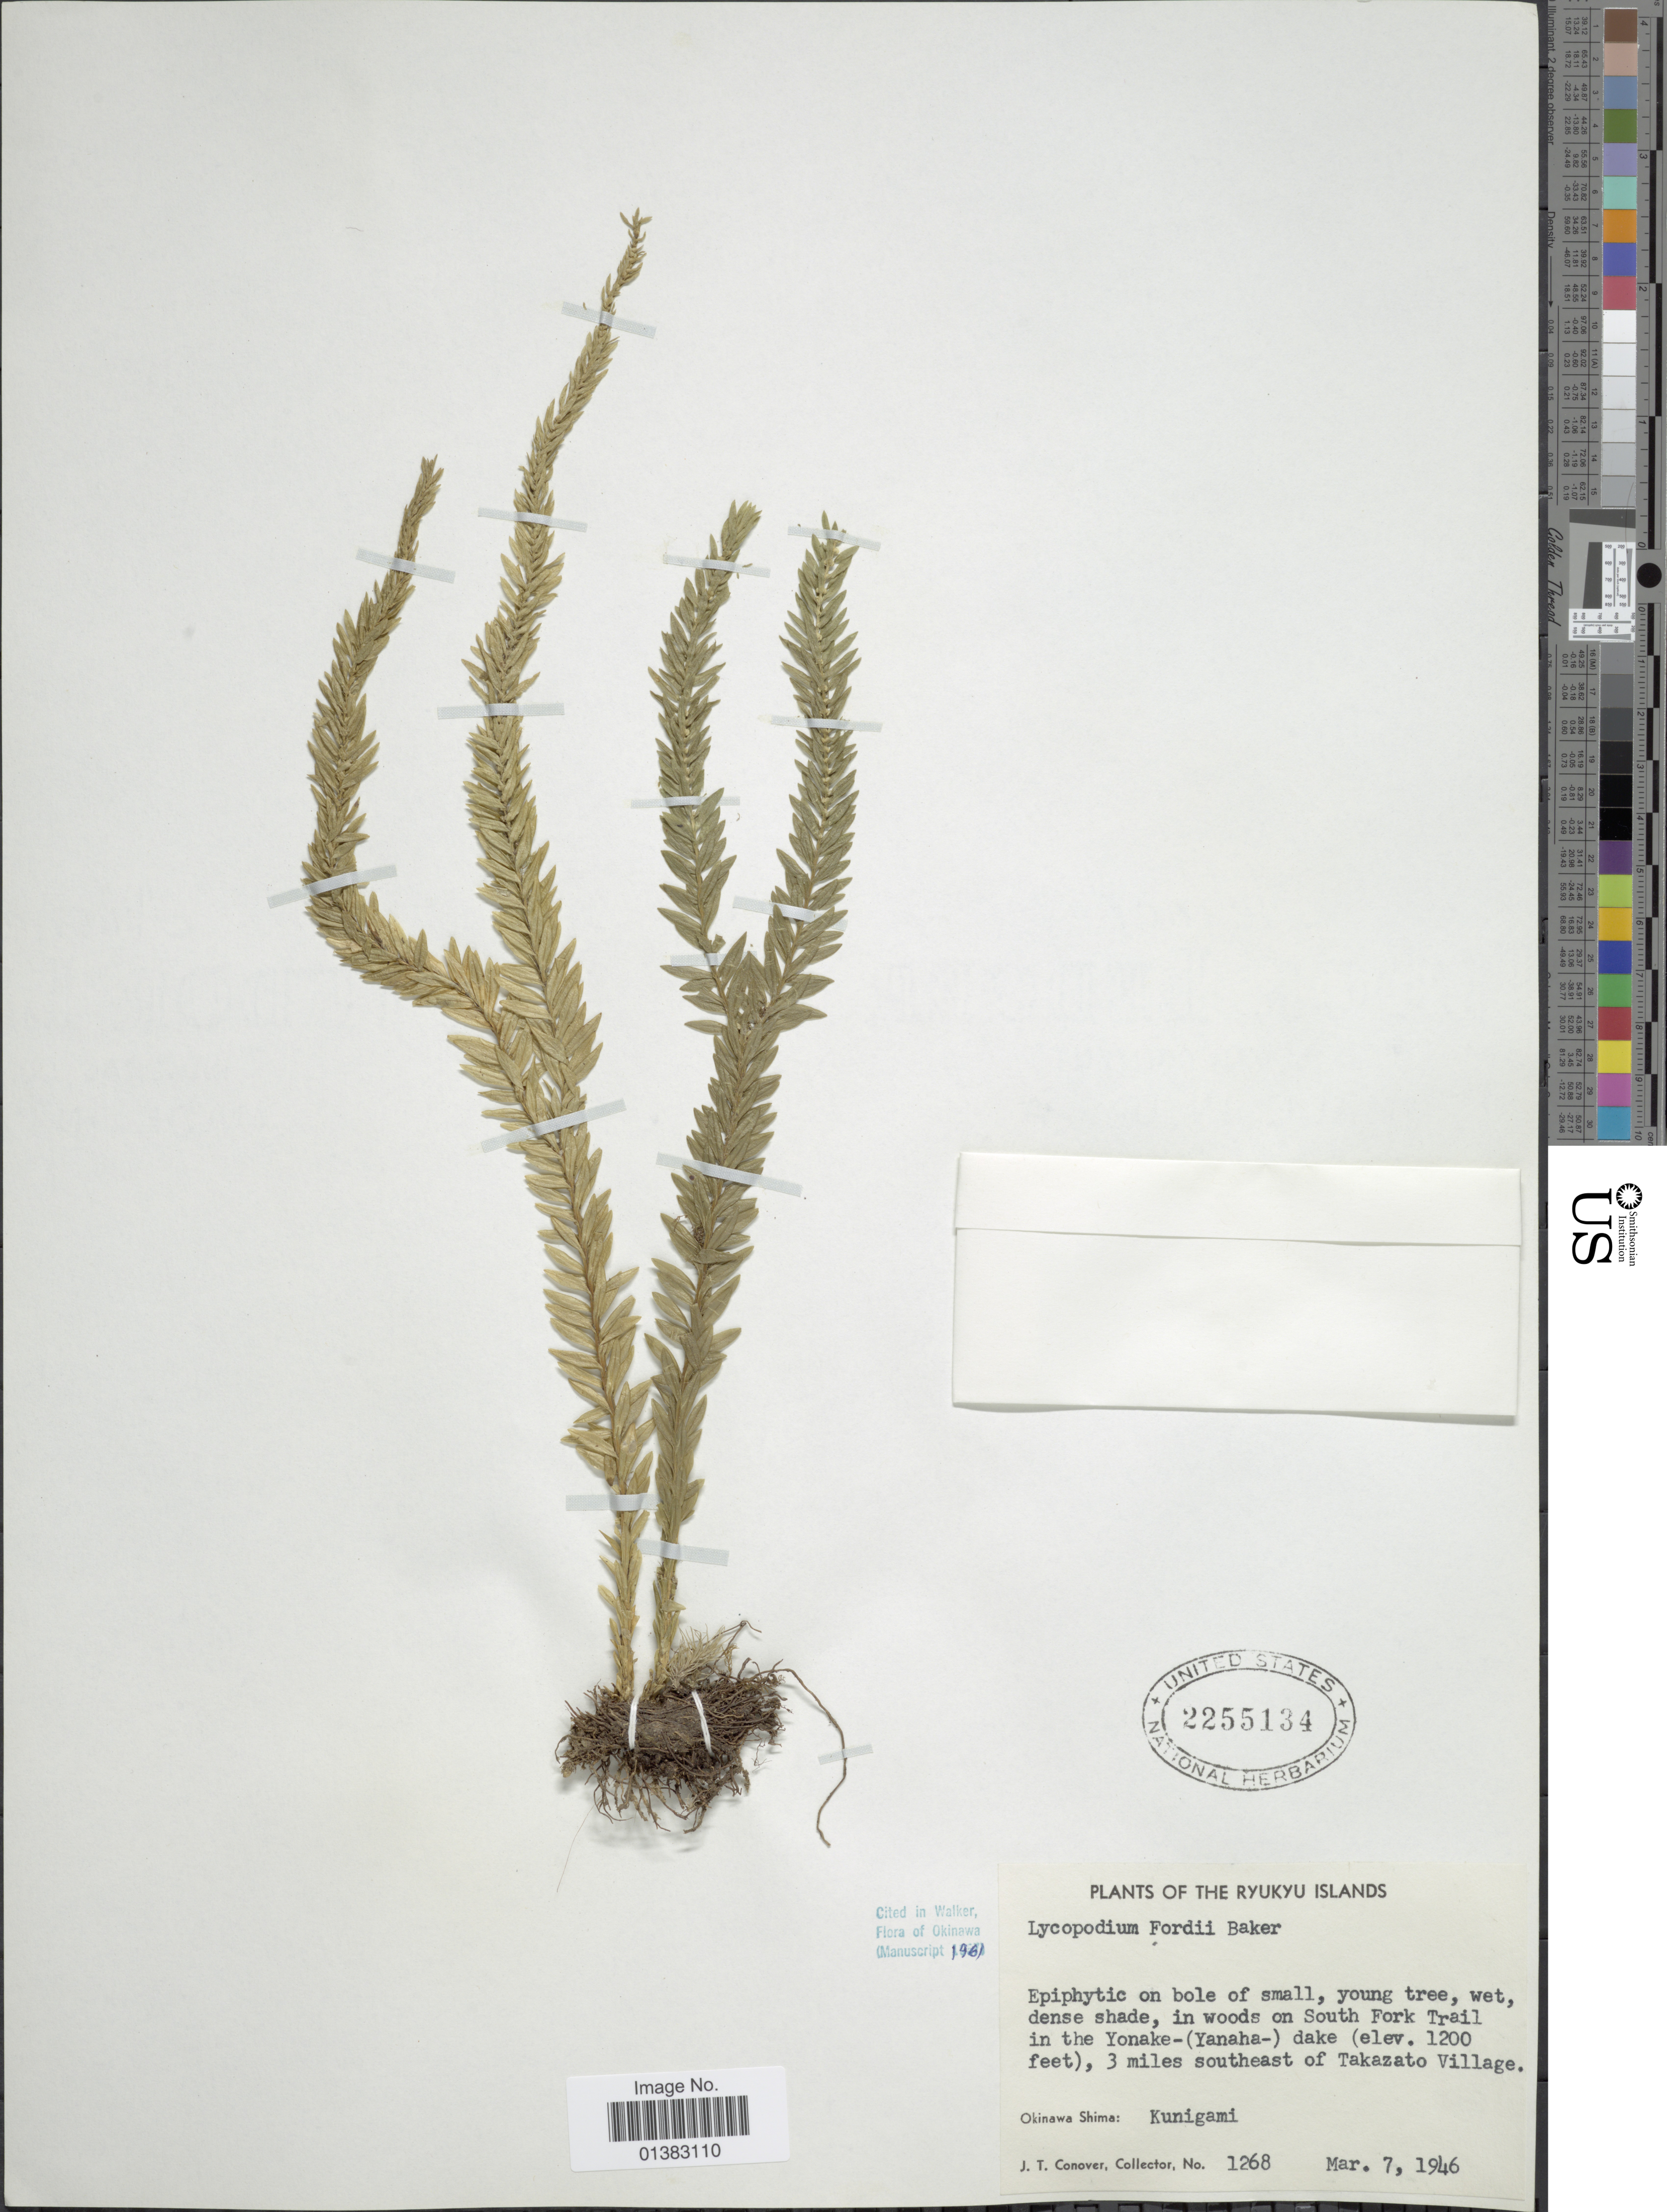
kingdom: Plantae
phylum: Tracheophyta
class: Lycopodiopsida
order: Lycopodiales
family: Lycopodiaceae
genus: Phlegmariurus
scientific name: Phlegmariurus fordii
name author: (Baker) Ching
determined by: Field, A. R.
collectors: J. T. Conover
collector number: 1268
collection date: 1946-03-07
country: Japan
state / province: Okinawa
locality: Ryukyu Islands, in woods on South Fork Trail in the Yonake-(Yanaha-) dake, 3 miles southeast of Takazato Village, Okinawa Shima: Kunigami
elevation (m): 366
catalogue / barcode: US 2255134